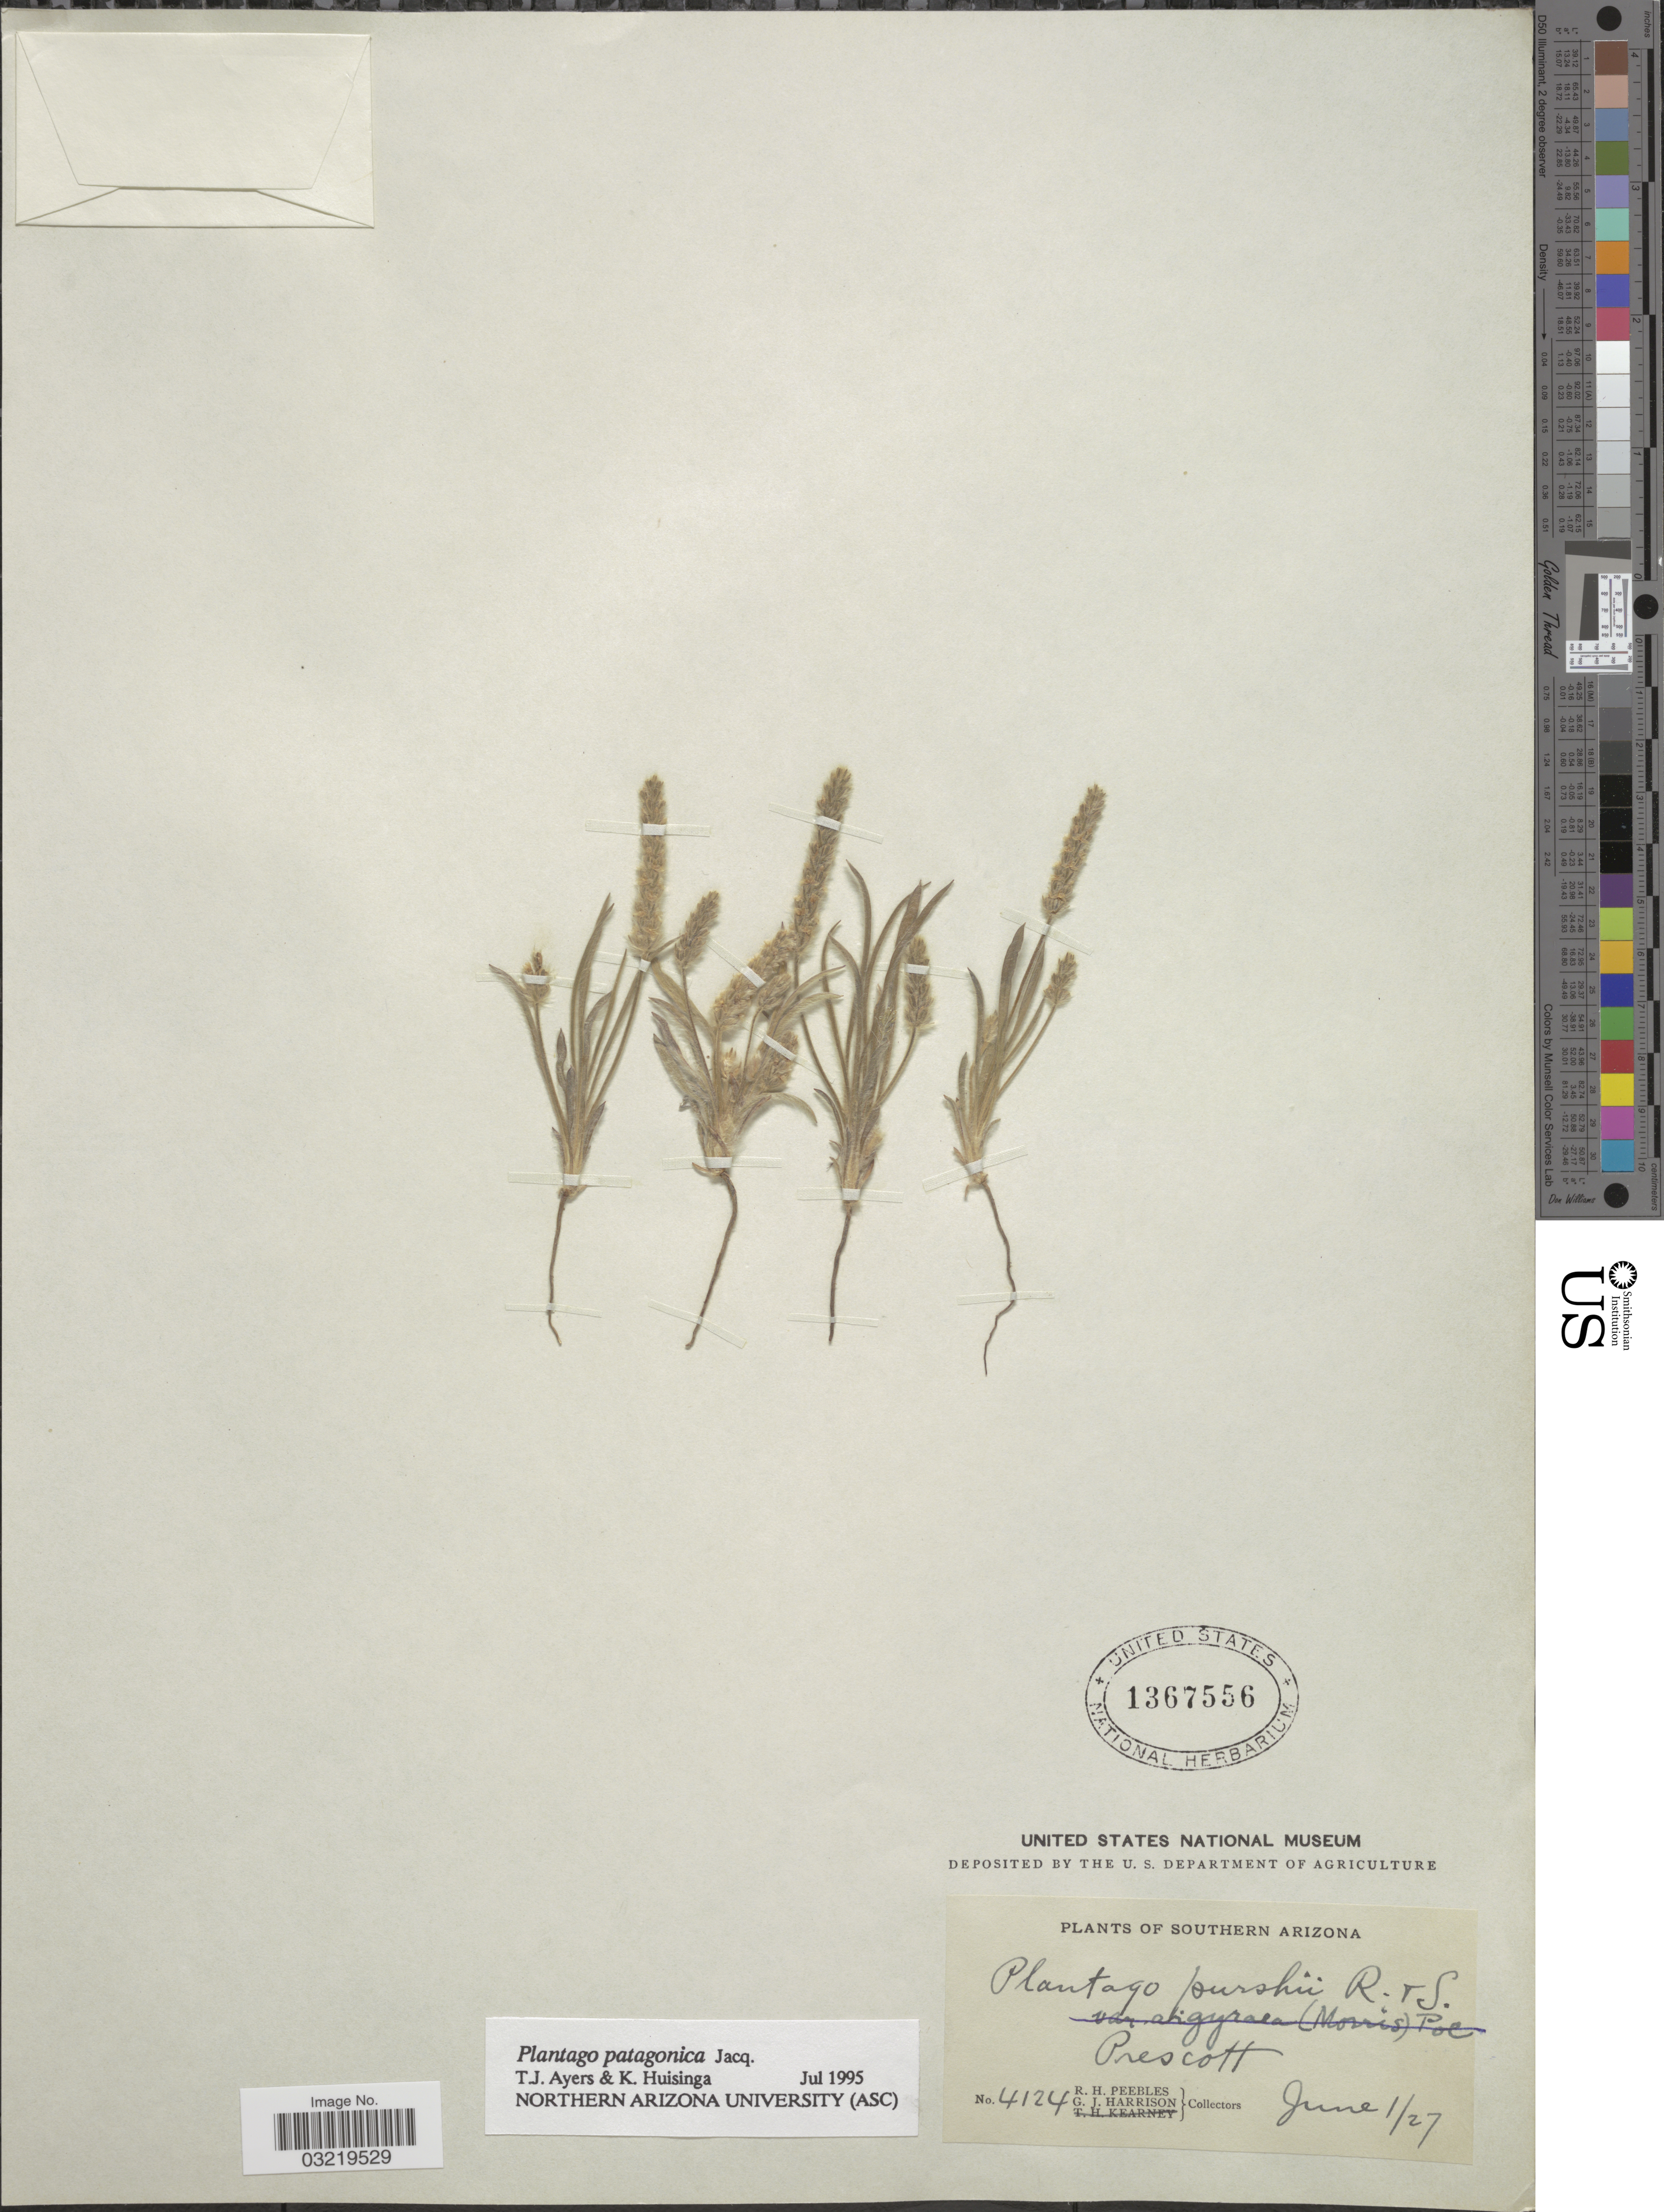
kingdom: Plantae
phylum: Tracheophyta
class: Magnoliopsida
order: Lamiales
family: Plantaginaceae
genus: Plantago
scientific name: Plantago patagonica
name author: Jacq.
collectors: R. H. Peebles & G. J. Harrison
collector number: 4124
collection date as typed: Transcribed d/m/y: 1/6/27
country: United States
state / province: Arizona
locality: Southern Arizona. Prescott.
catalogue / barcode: US 1367556